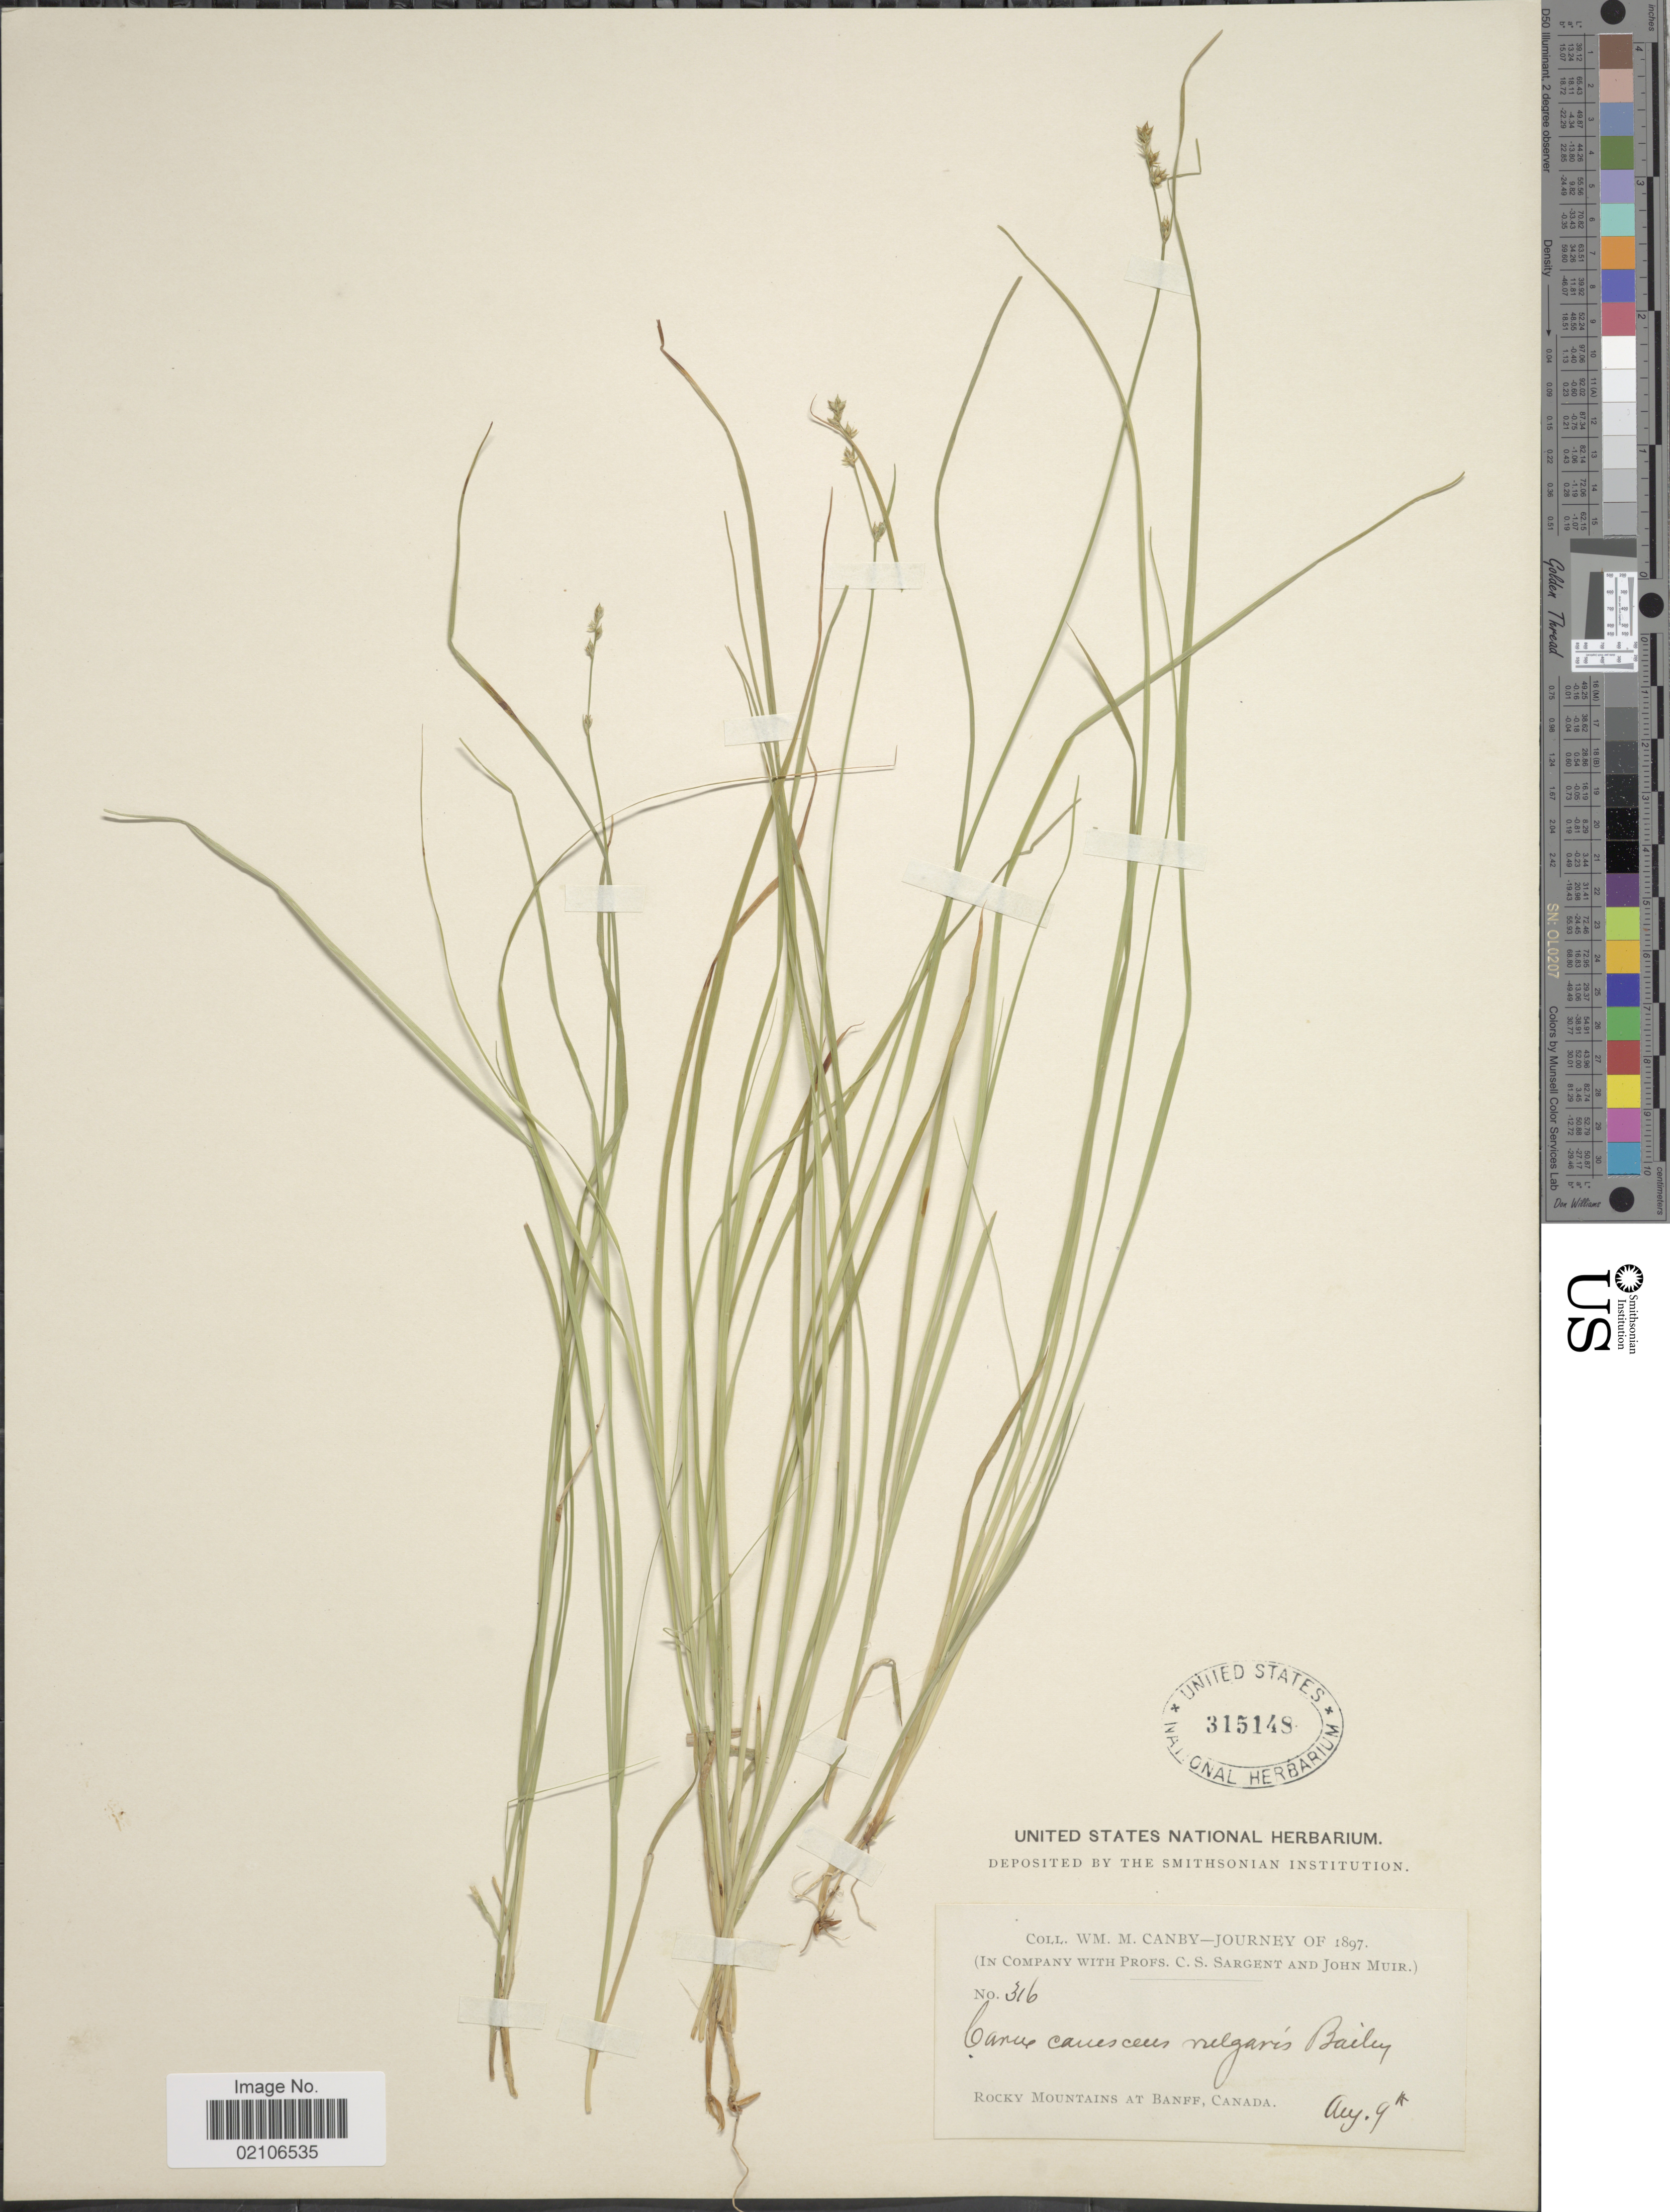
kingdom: Plantae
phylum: Tracheophyta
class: Liliopsida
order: Poales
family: Cyperaceae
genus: Carex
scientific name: Carex brunnescens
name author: (Pers.) Poir.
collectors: W. M. Canby, C. S. Sargent & J. Muir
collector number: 316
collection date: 1897-08-09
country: Canada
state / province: Alberta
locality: Rocky Mountains at Banff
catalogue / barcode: US 315148